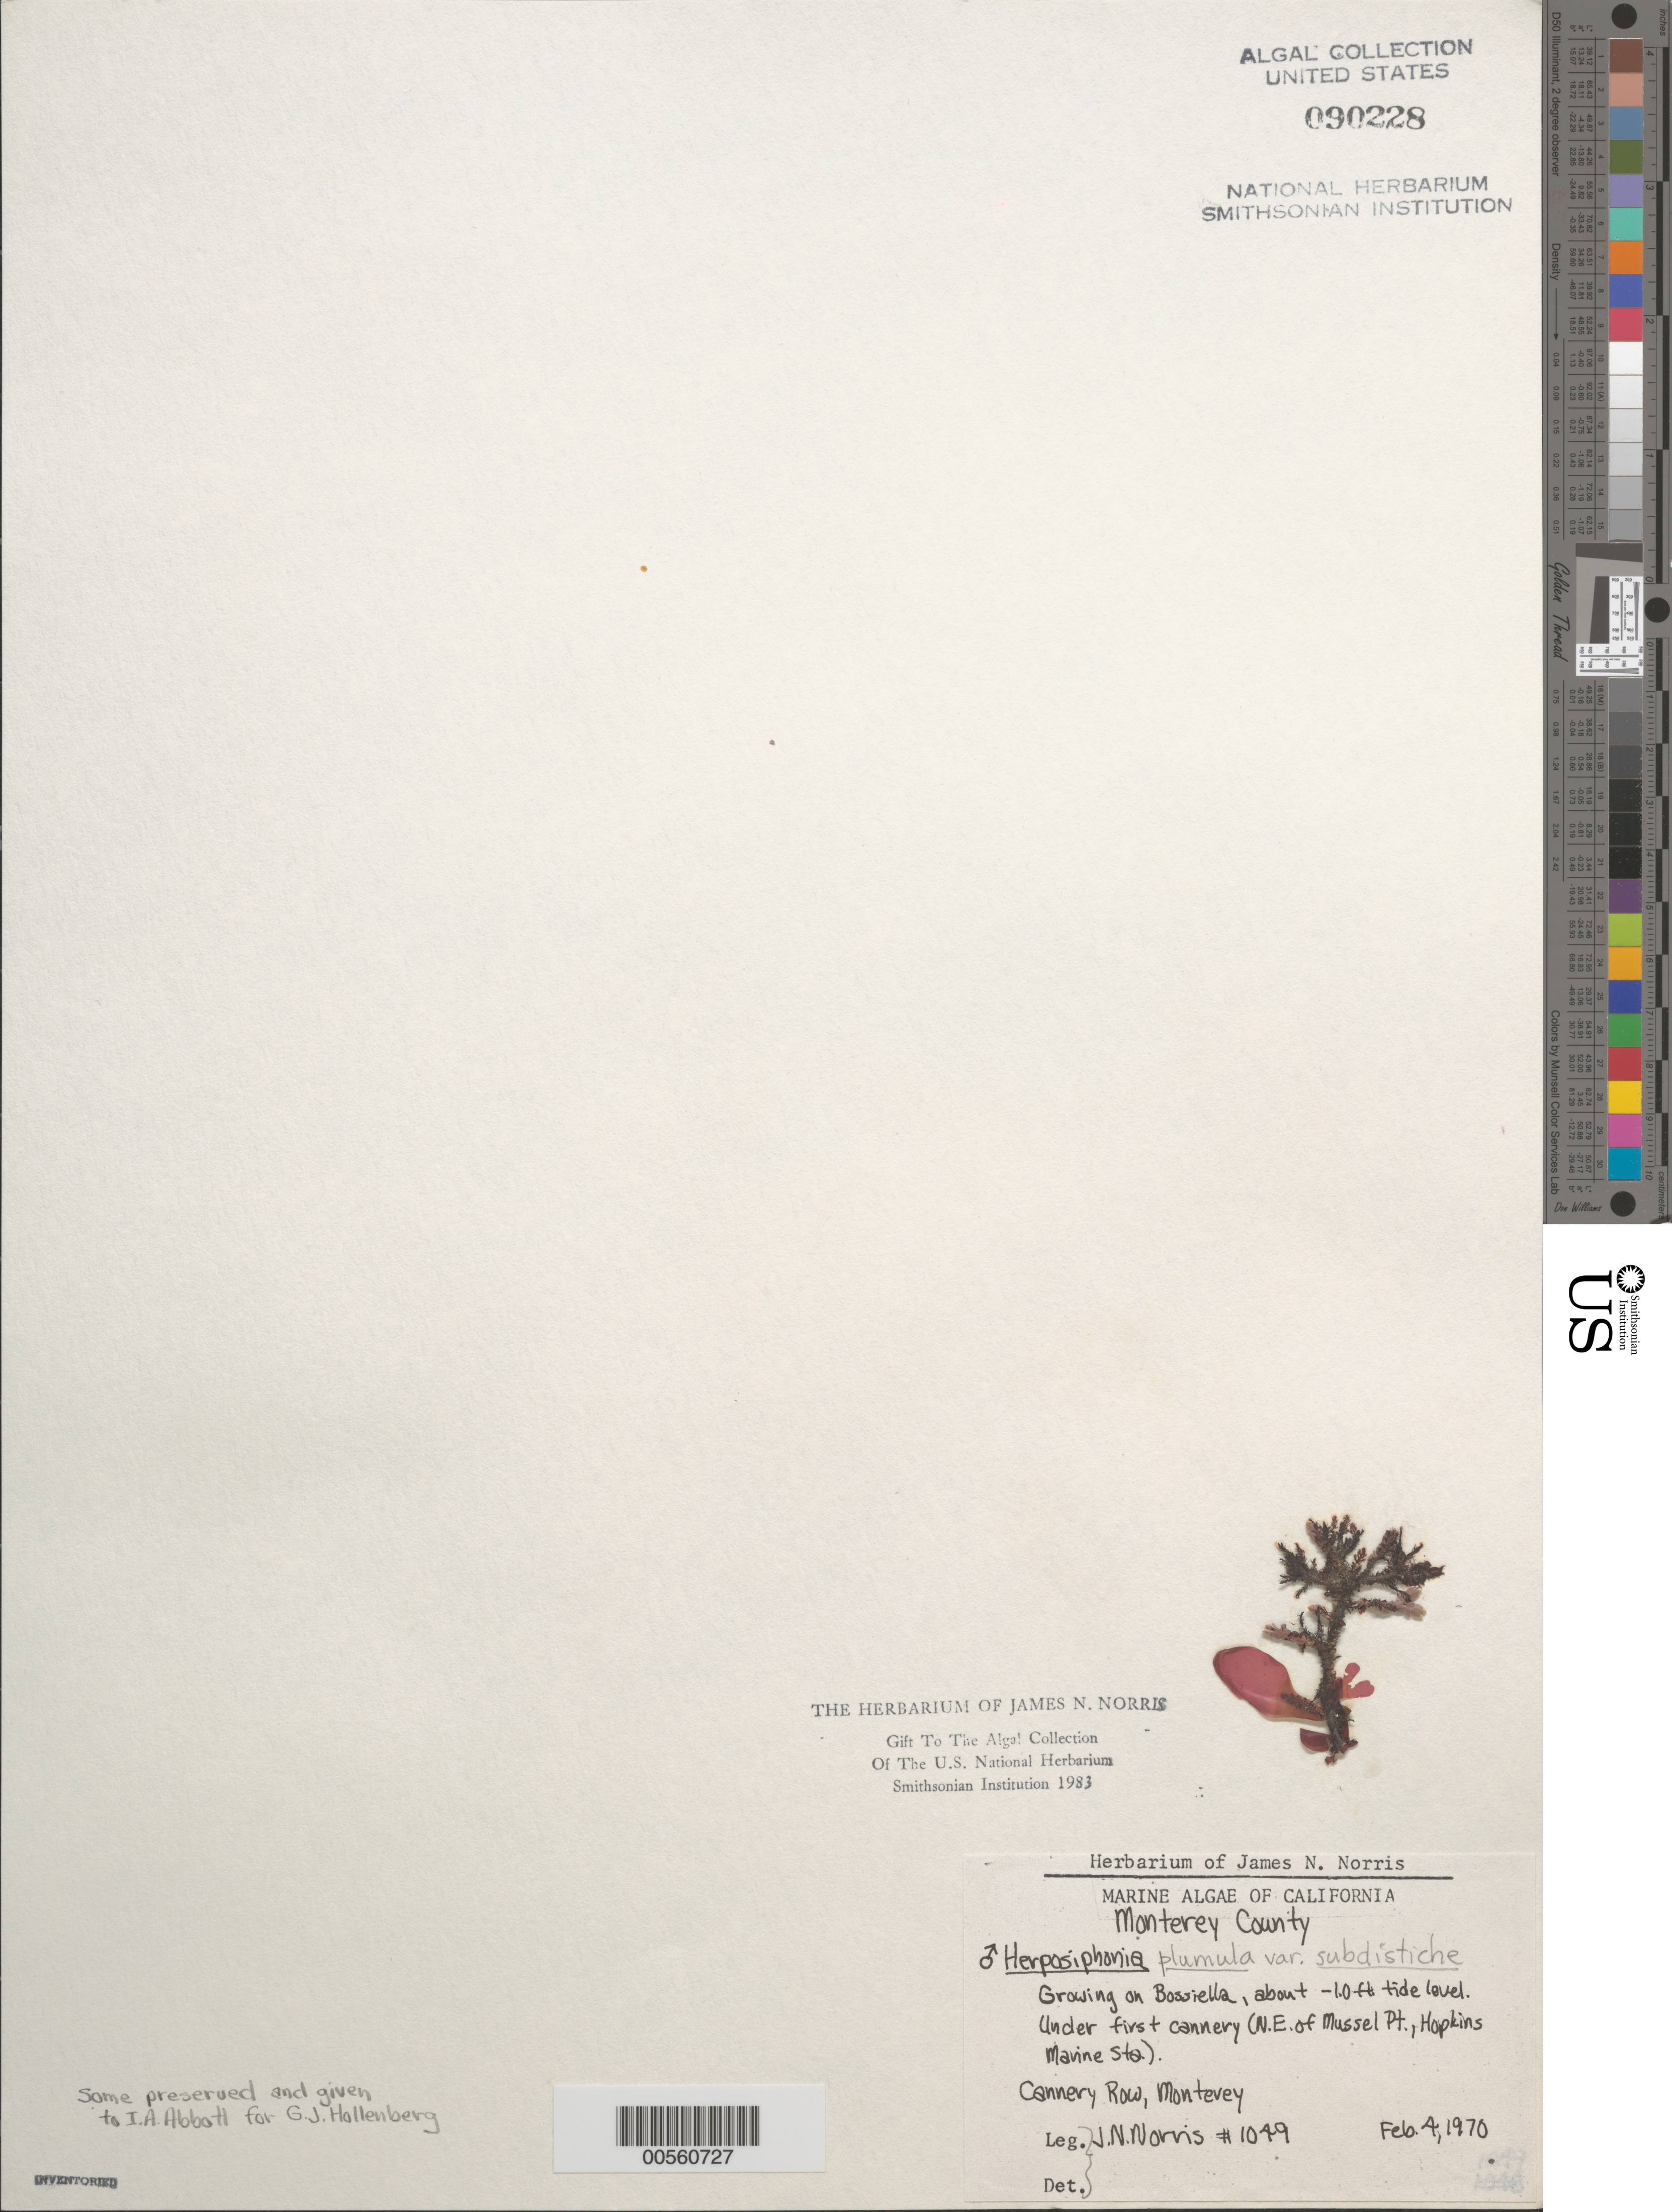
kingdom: Plantae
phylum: Rhodophyta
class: Florideophyceae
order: Ceramiales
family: Rhodomelaceae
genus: Herposiphonia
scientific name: Herposiphonia plumula var. subdistiche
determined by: Norris, James N.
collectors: J. N. Norris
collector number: JN-1049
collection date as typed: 04 Feb 1970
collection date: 1970-02-04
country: United States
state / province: California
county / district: Monterey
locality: Cannery Row, Monterey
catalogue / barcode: US 90228